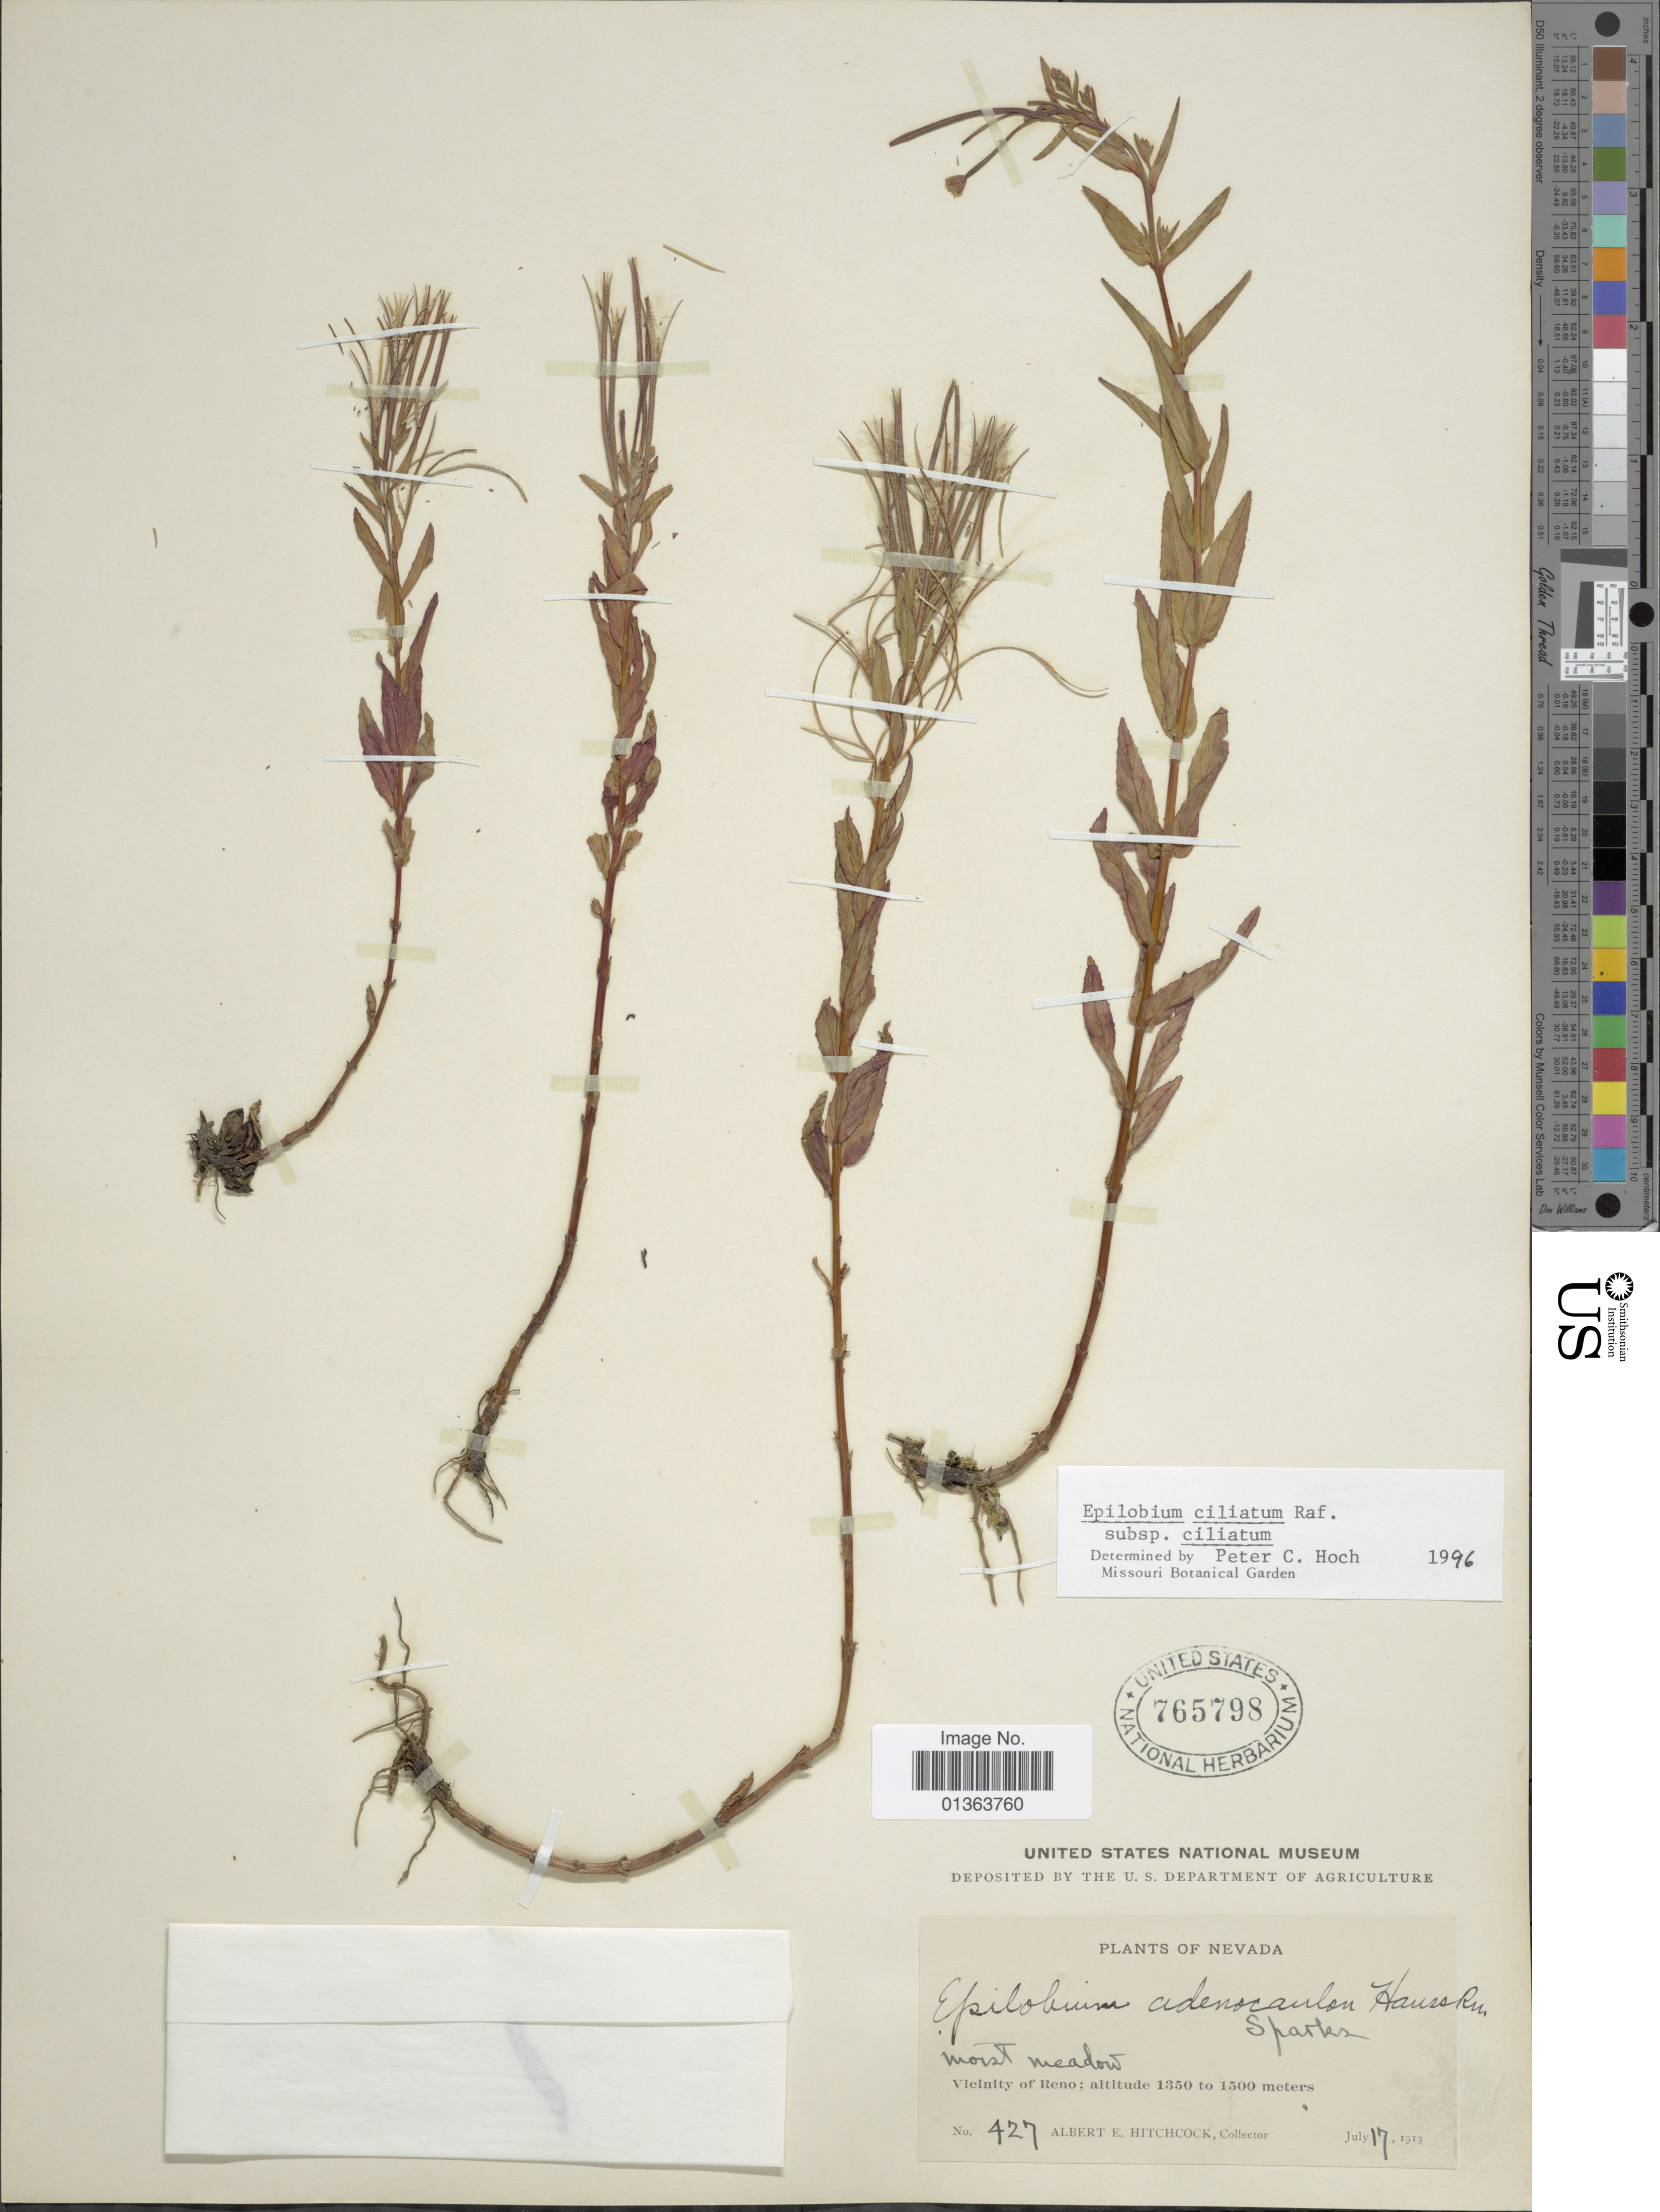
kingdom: Plantae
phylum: Tracheophyta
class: Magnoliopsida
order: Myrtales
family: Onagraceae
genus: Epilobium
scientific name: Epilobium ciliatum subsp. ciliatum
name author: Raf.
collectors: A. Hitchcock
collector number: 427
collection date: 1913-07-17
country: United States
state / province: Nevada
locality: Vicinity of Reno.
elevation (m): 1350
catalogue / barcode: US 765798